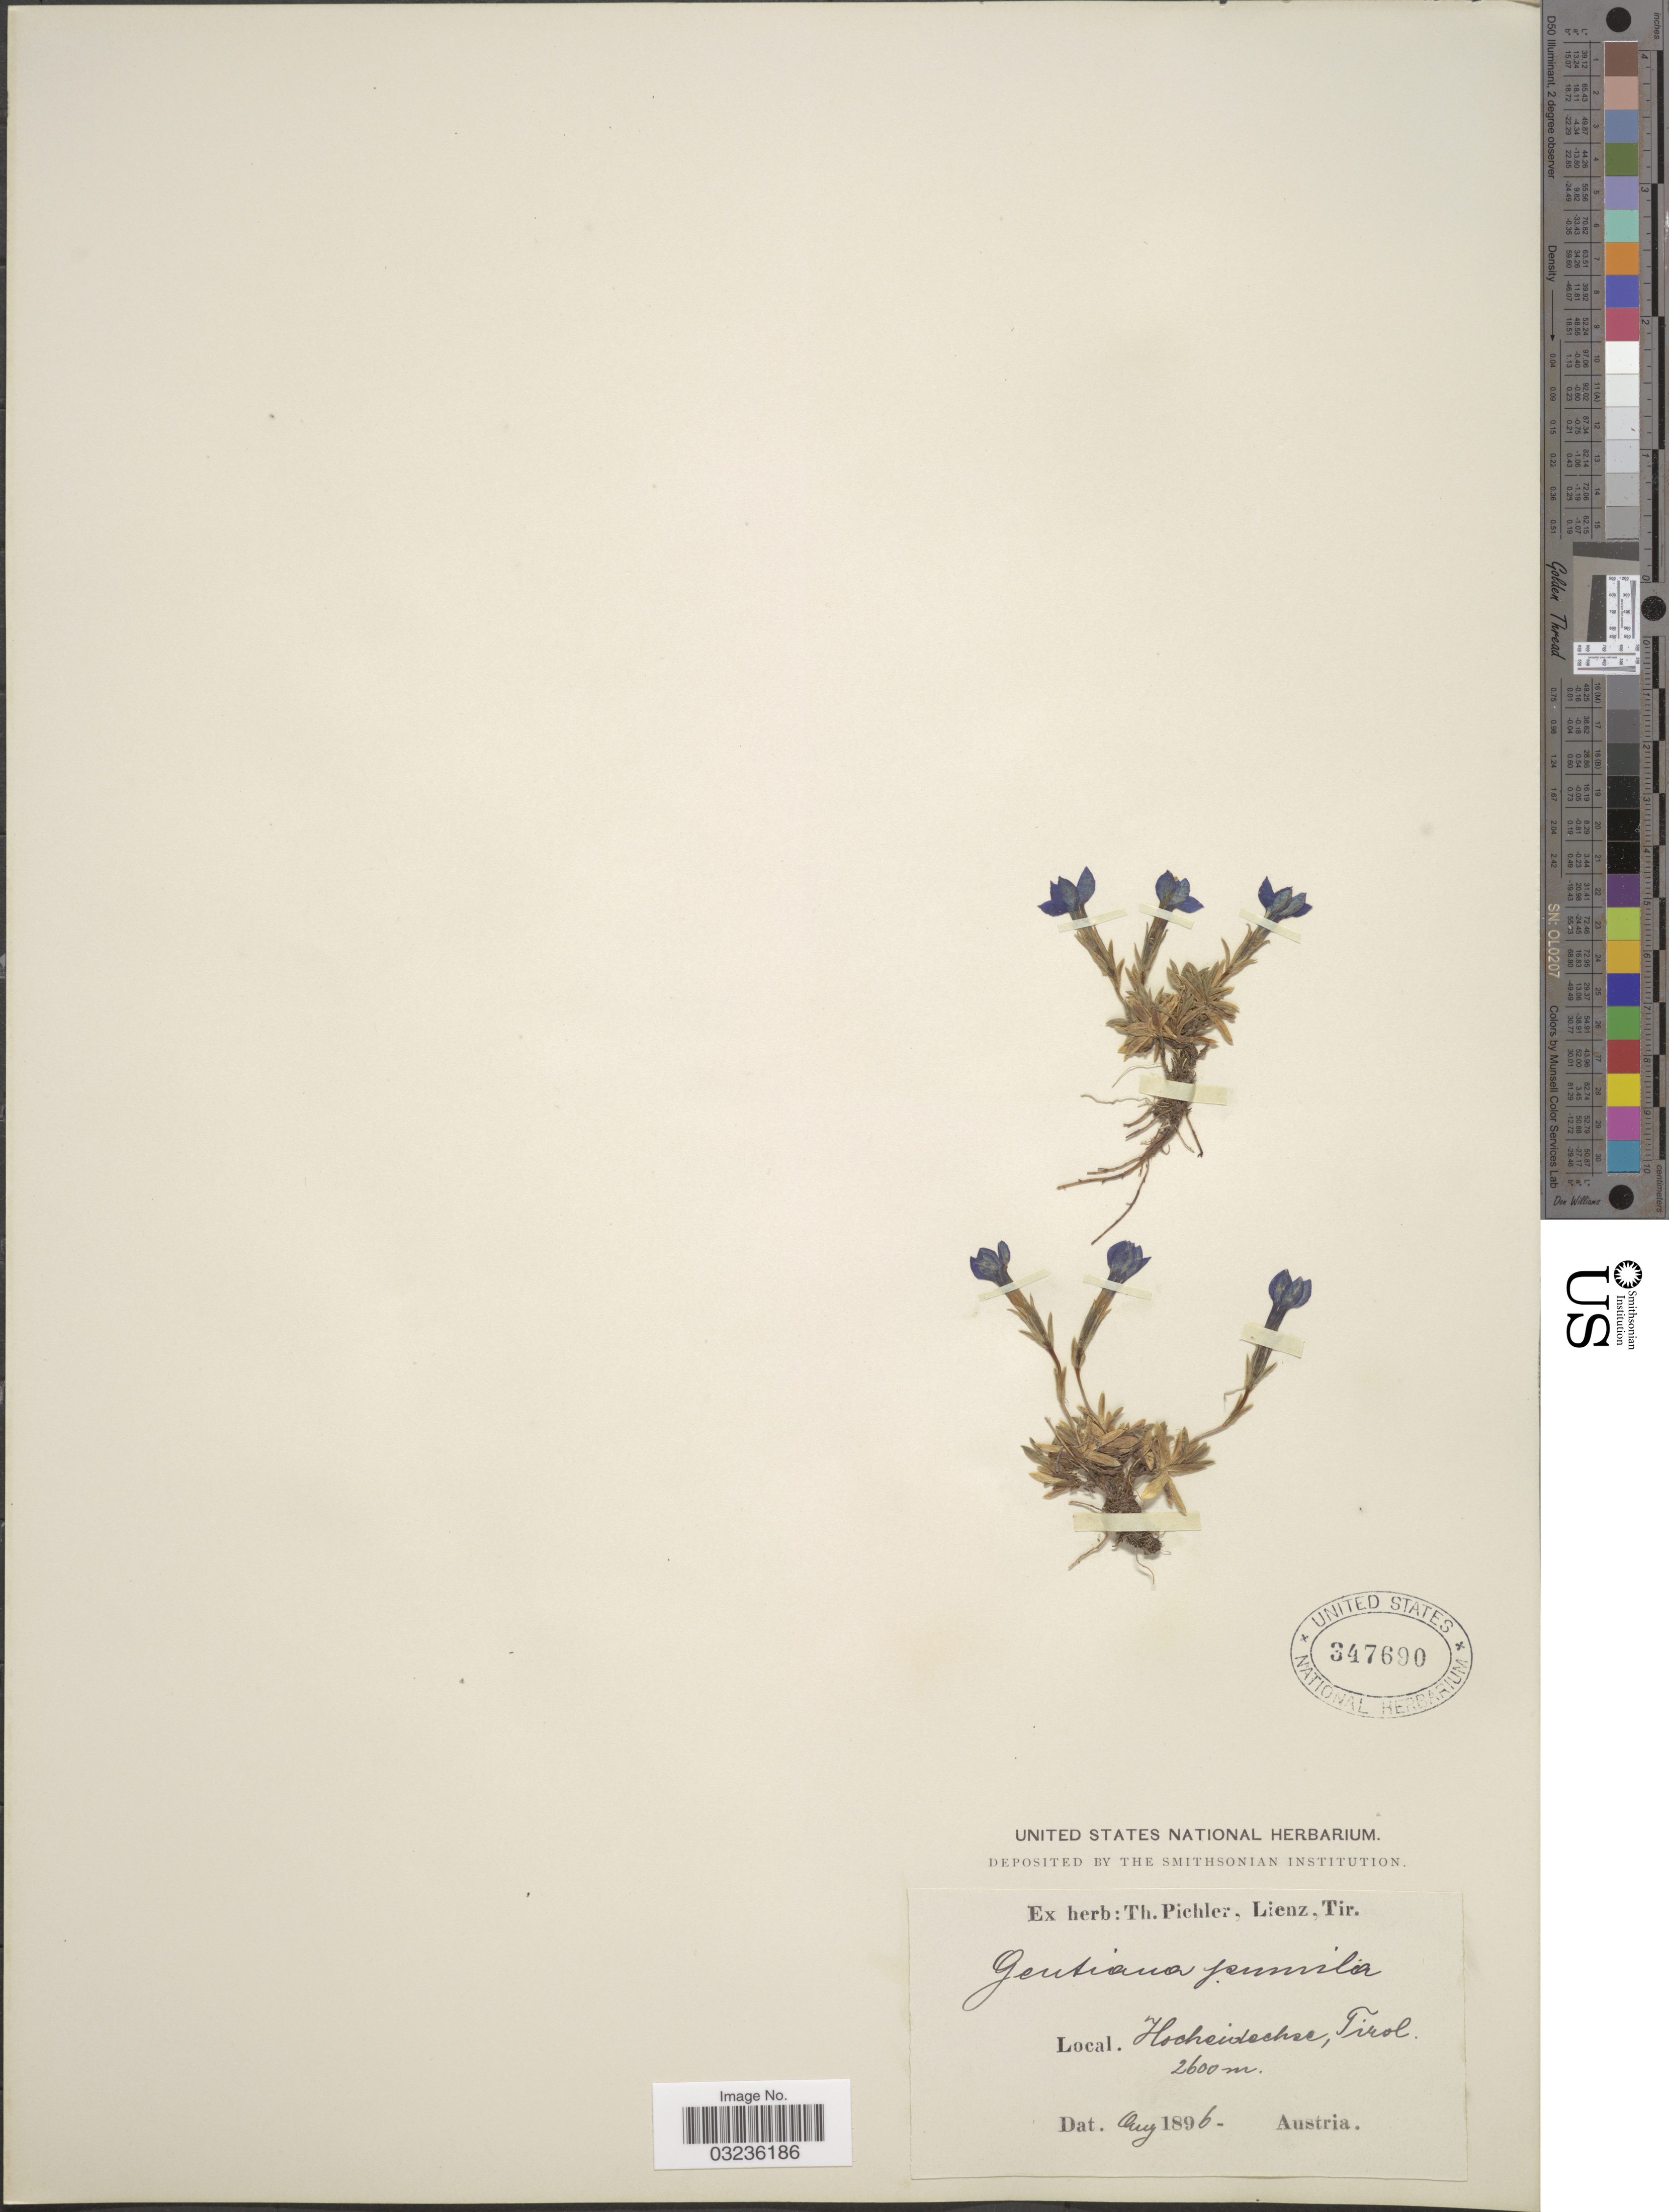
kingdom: Plantae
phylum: Tracheophyta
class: Magnoliopsida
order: Gentianales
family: Gentianaceae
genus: Gentiana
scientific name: Gentiana pumila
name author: Jacq.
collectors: ex herb. T. Pichler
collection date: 1896-08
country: Austria / Italy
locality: Hocheidechse, Tirol.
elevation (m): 2600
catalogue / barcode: US 347690